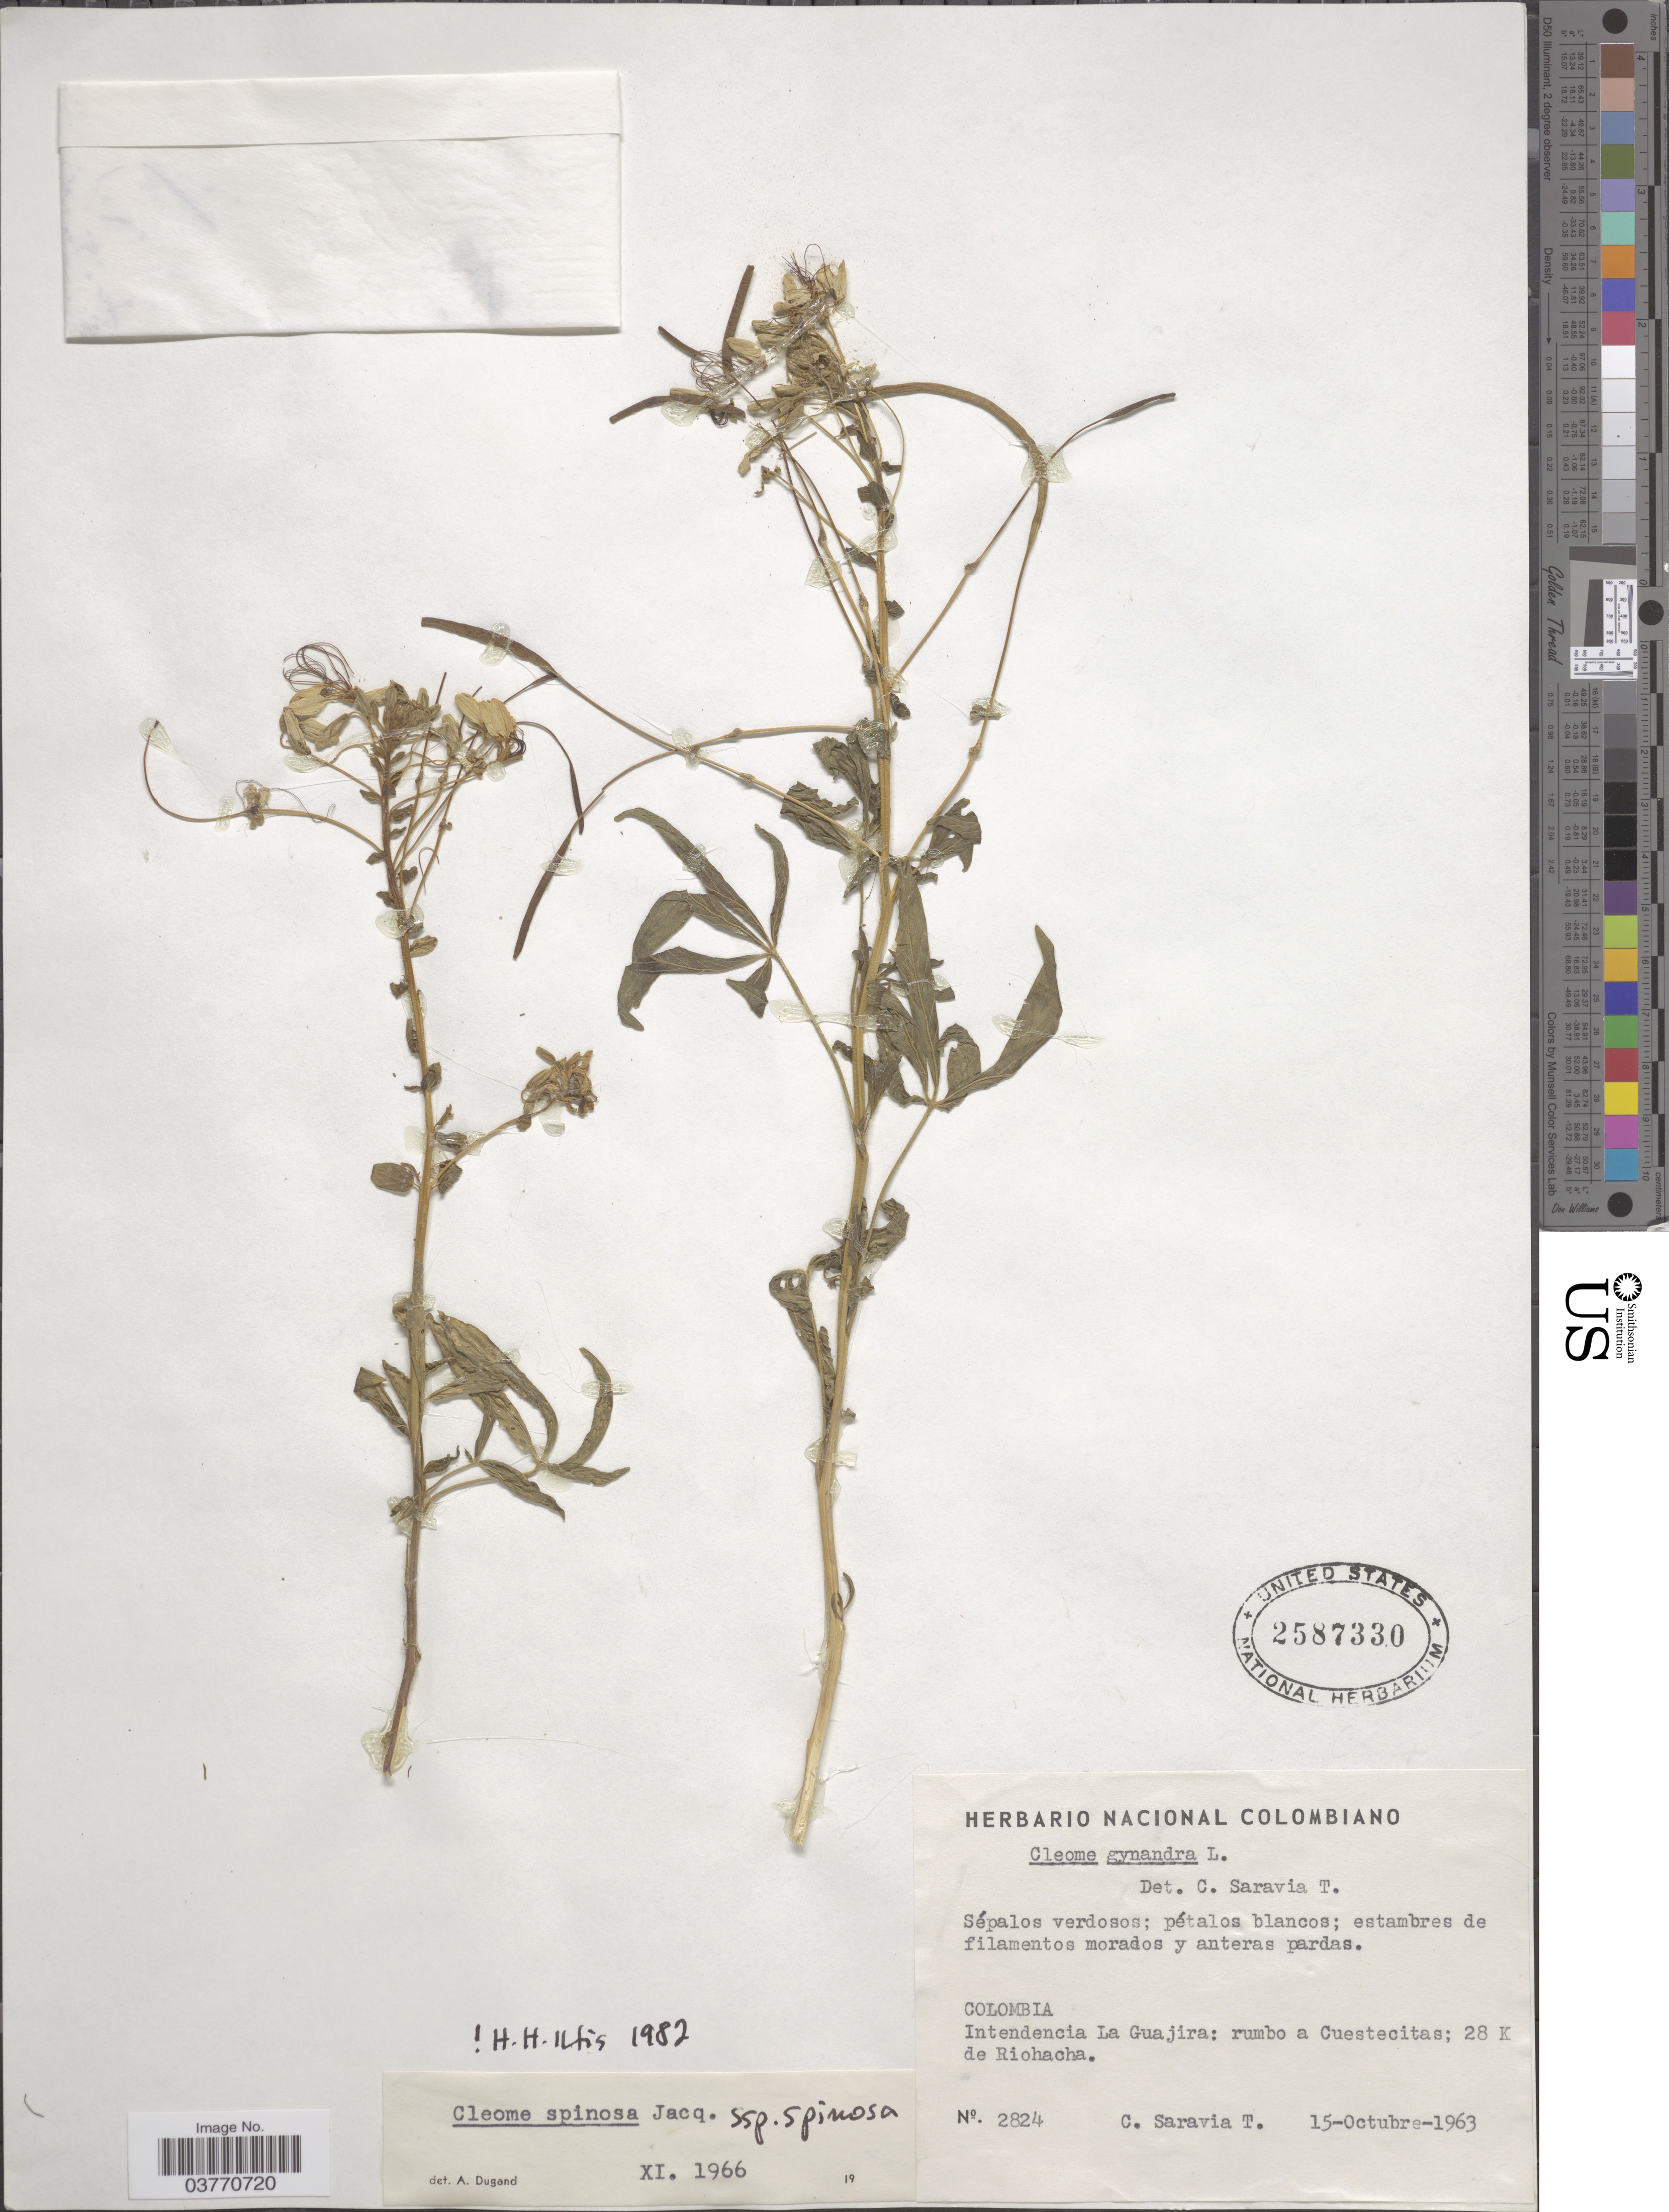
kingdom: Plantae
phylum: Tracheophyta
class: Magnoliopsida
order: Brassicales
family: Cleomaceae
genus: Tarenaya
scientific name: Tarenaya spinosa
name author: (Jacq.) Raf.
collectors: C. Saravia T.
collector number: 2824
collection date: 1963-10-15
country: Colombia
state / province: La Guajira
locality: Intendencia La Guajira: rumbo a Cuestecitas; 28 K de Riohacha.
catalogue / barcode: US 2587330